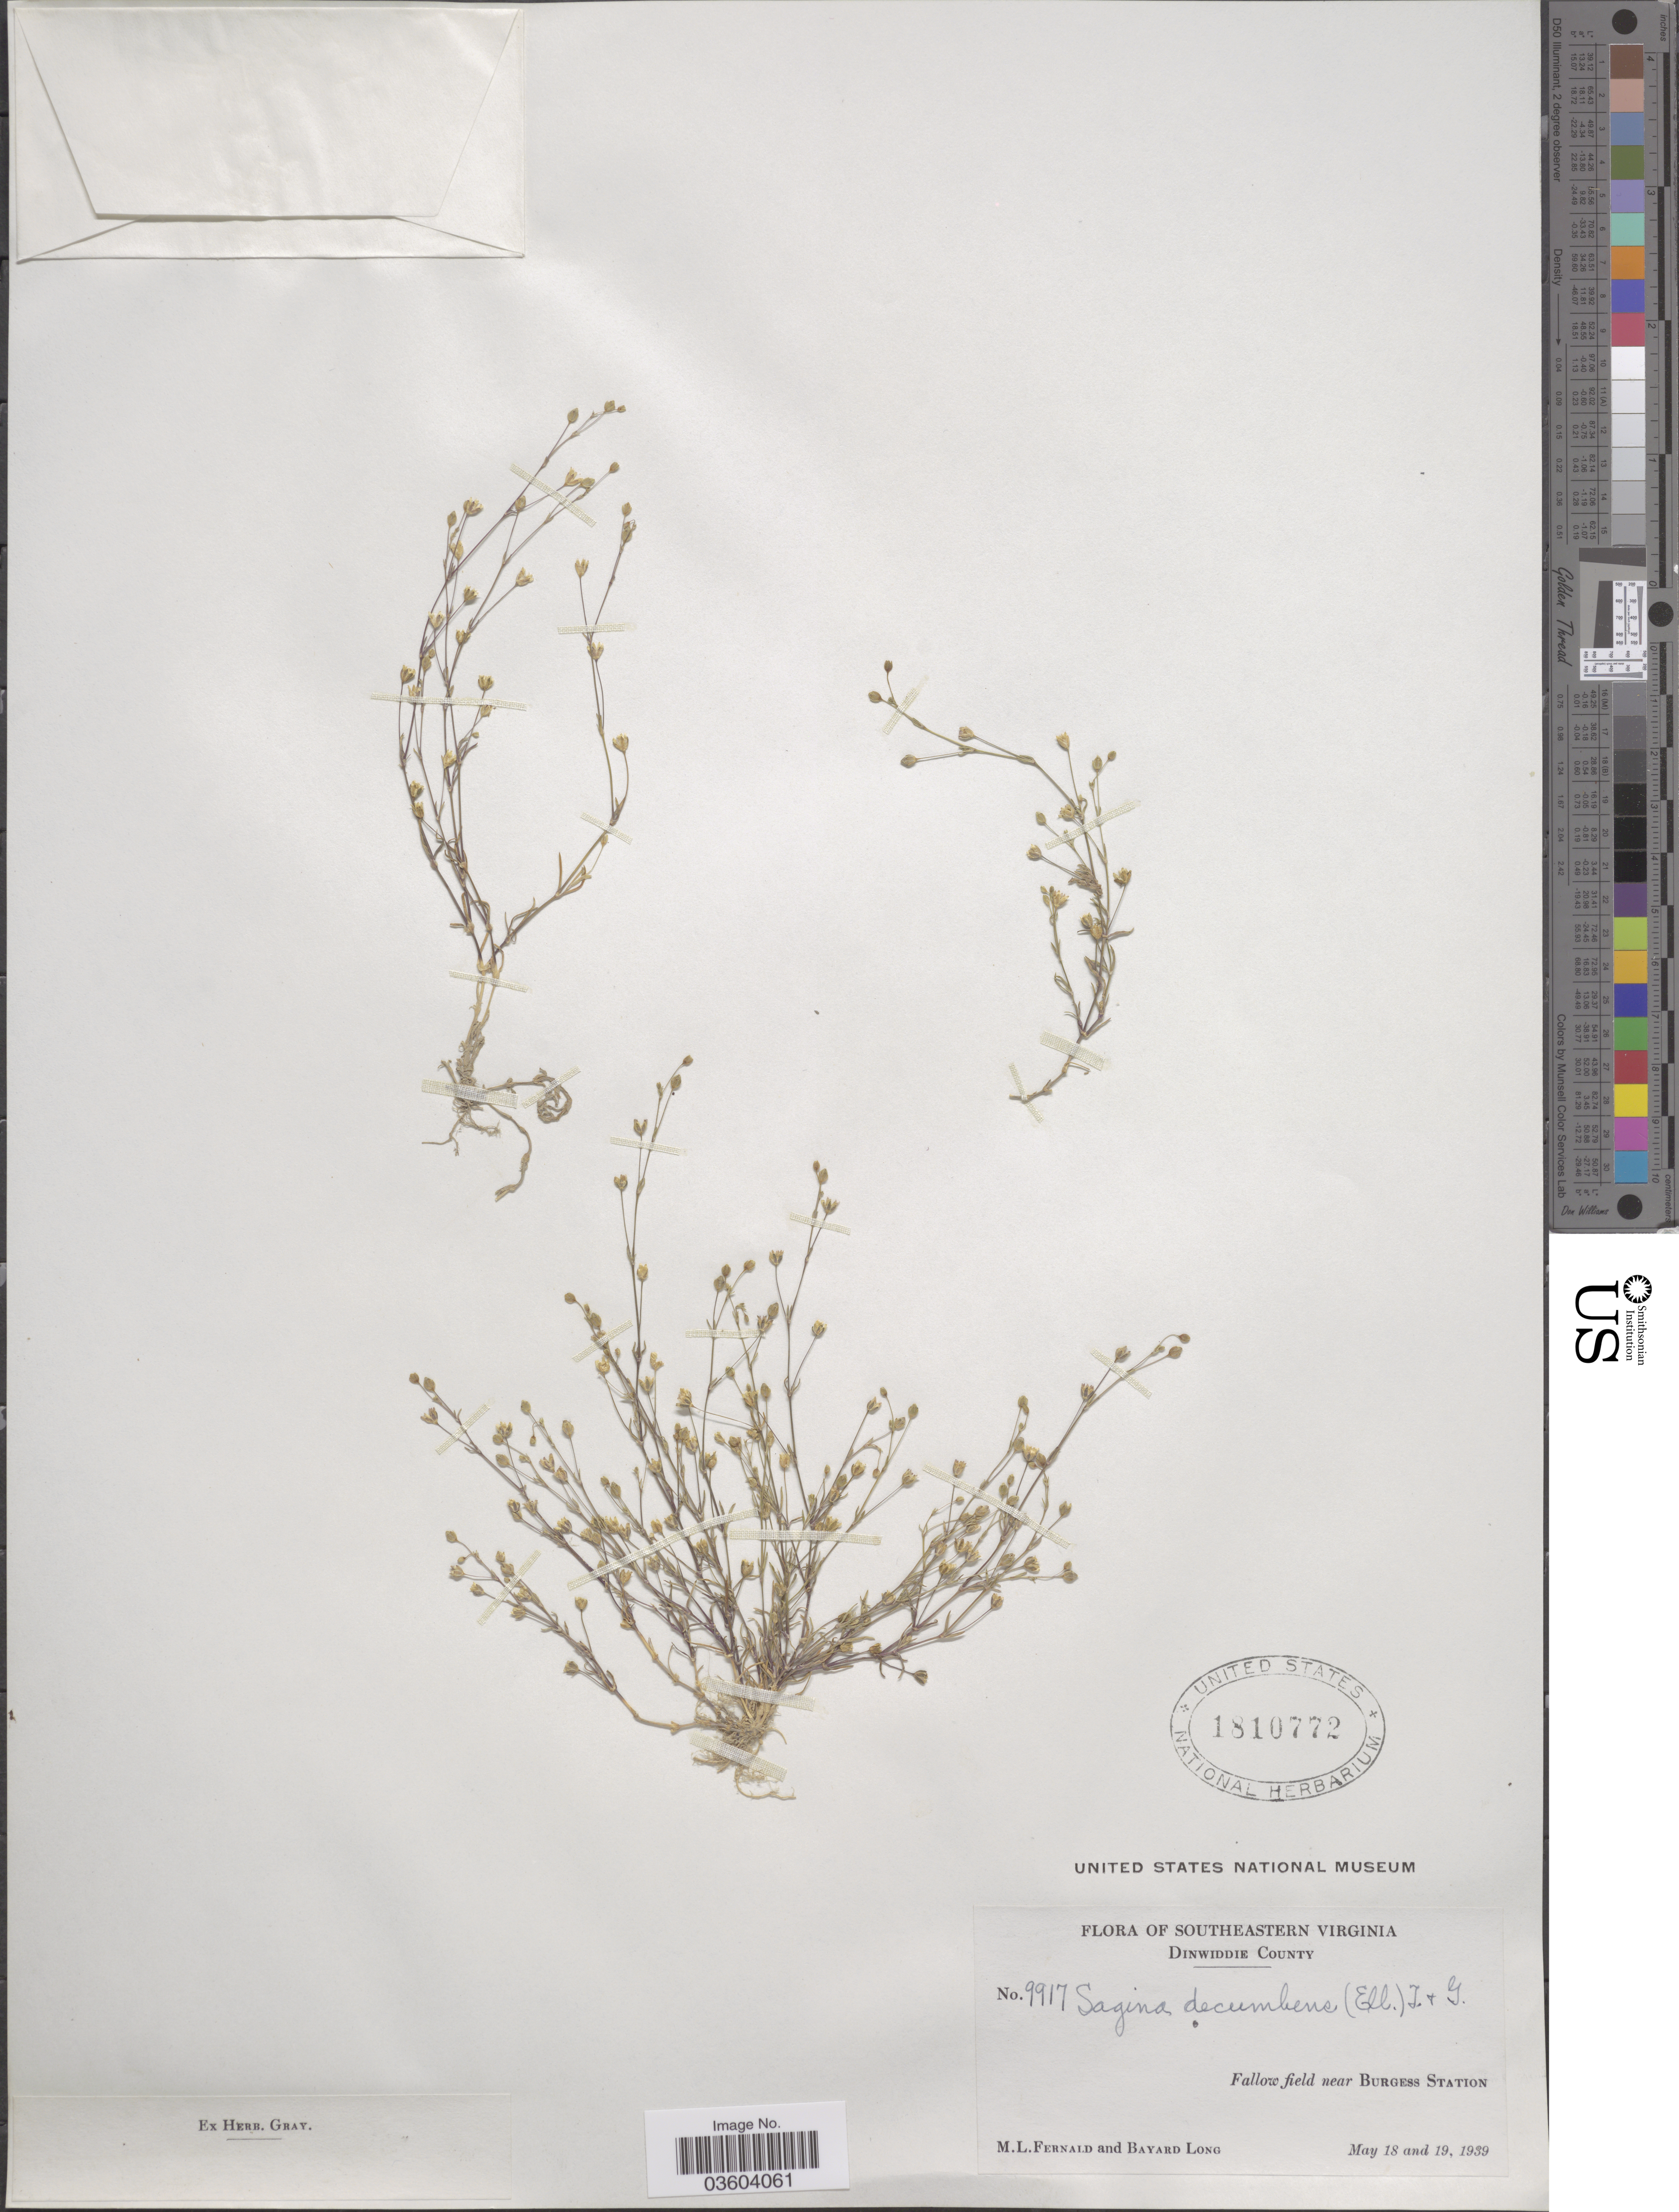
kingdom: Plantae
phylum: Tracheophyta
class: Magnoliopsida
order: Caryophyllales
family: Caryophyllaceae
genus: Sagina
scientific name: Sagina decumbens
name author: (Elliott) Torr. & A. Gray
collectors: M. L. Fernald & B. Long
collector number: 9917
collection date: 1939-05-18/1939-05-19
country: United States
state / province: Virginia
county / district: Dinwiddie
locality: Southeastern Virginia. Dinwiddie County. Fallow field near Burgess Station.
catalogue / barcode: US 1810772